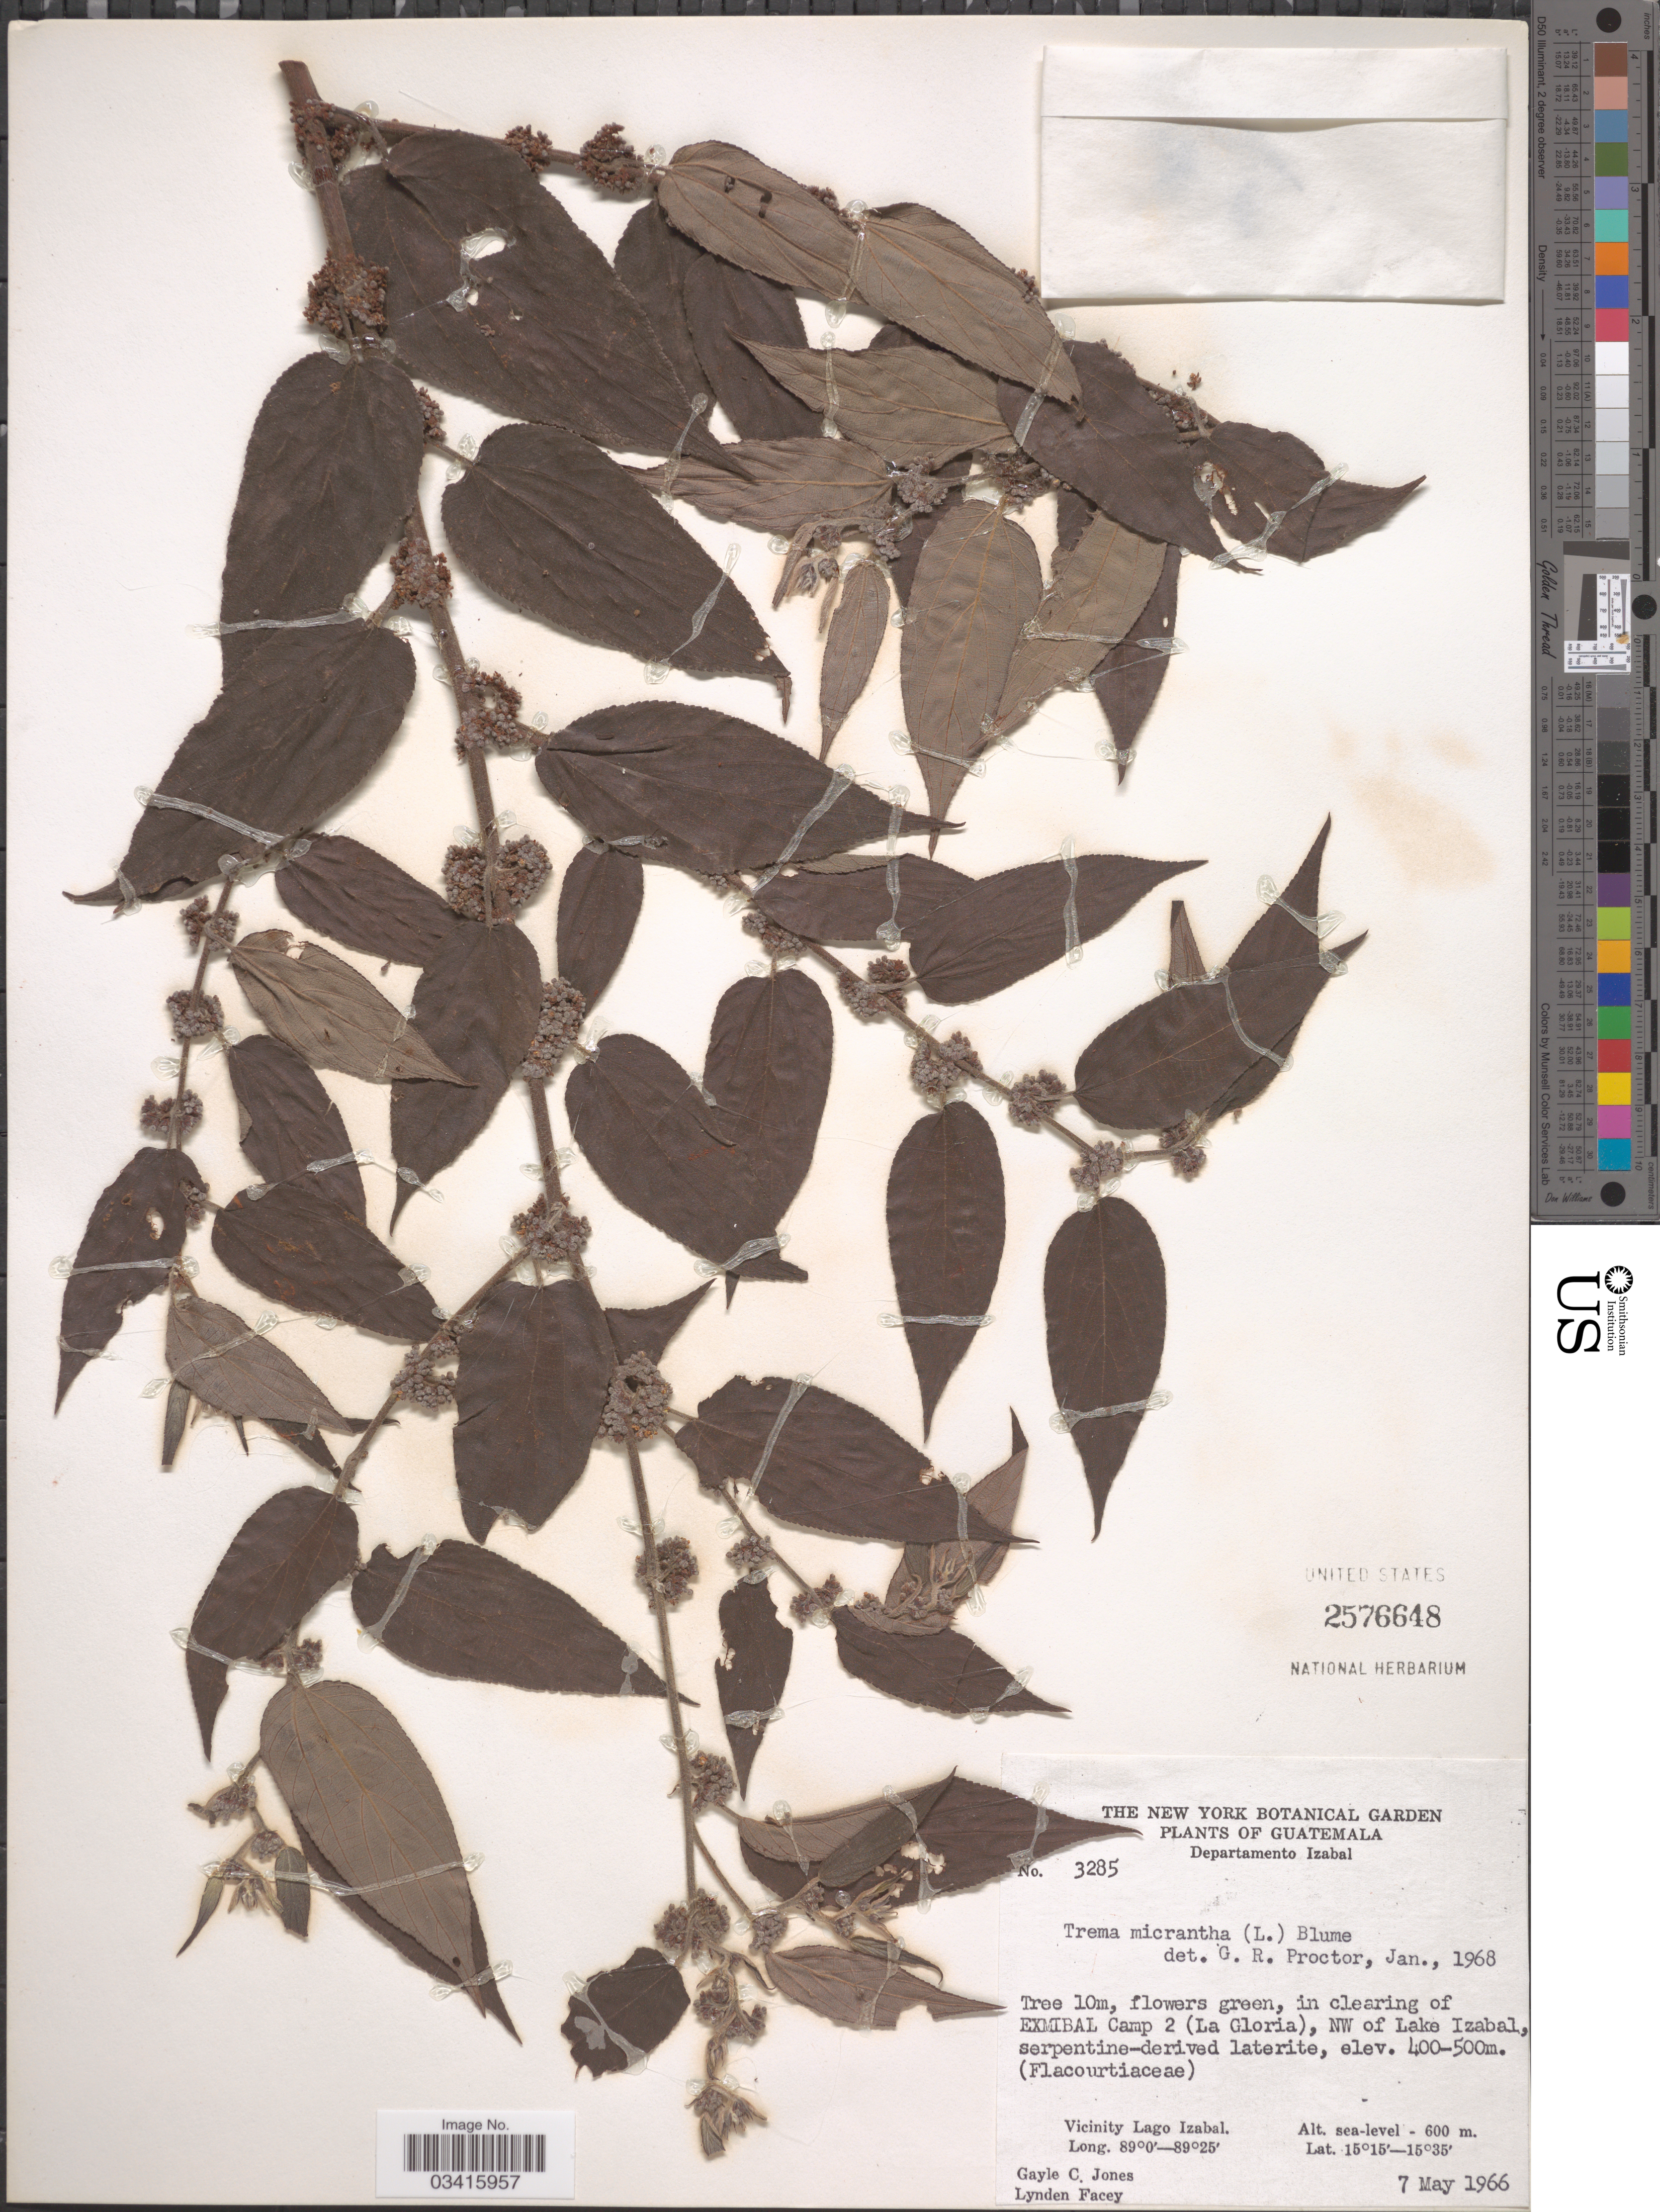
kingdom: Plantae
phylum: Tracheophyta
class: Magnoliopsida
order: Rosales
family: Cannabaceae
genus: Trema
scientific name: Trema micranthum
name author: (L.) Blume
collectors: G. C. Jones & L. Facey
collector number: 3285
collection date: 1966-05-07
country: Guatemala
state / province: Izabal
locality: Departamento Izabal. In clearing of Exmibal Camp 2 (La Gloria), NW of Lake Izabal.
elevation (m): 400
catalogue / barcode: US 2576648